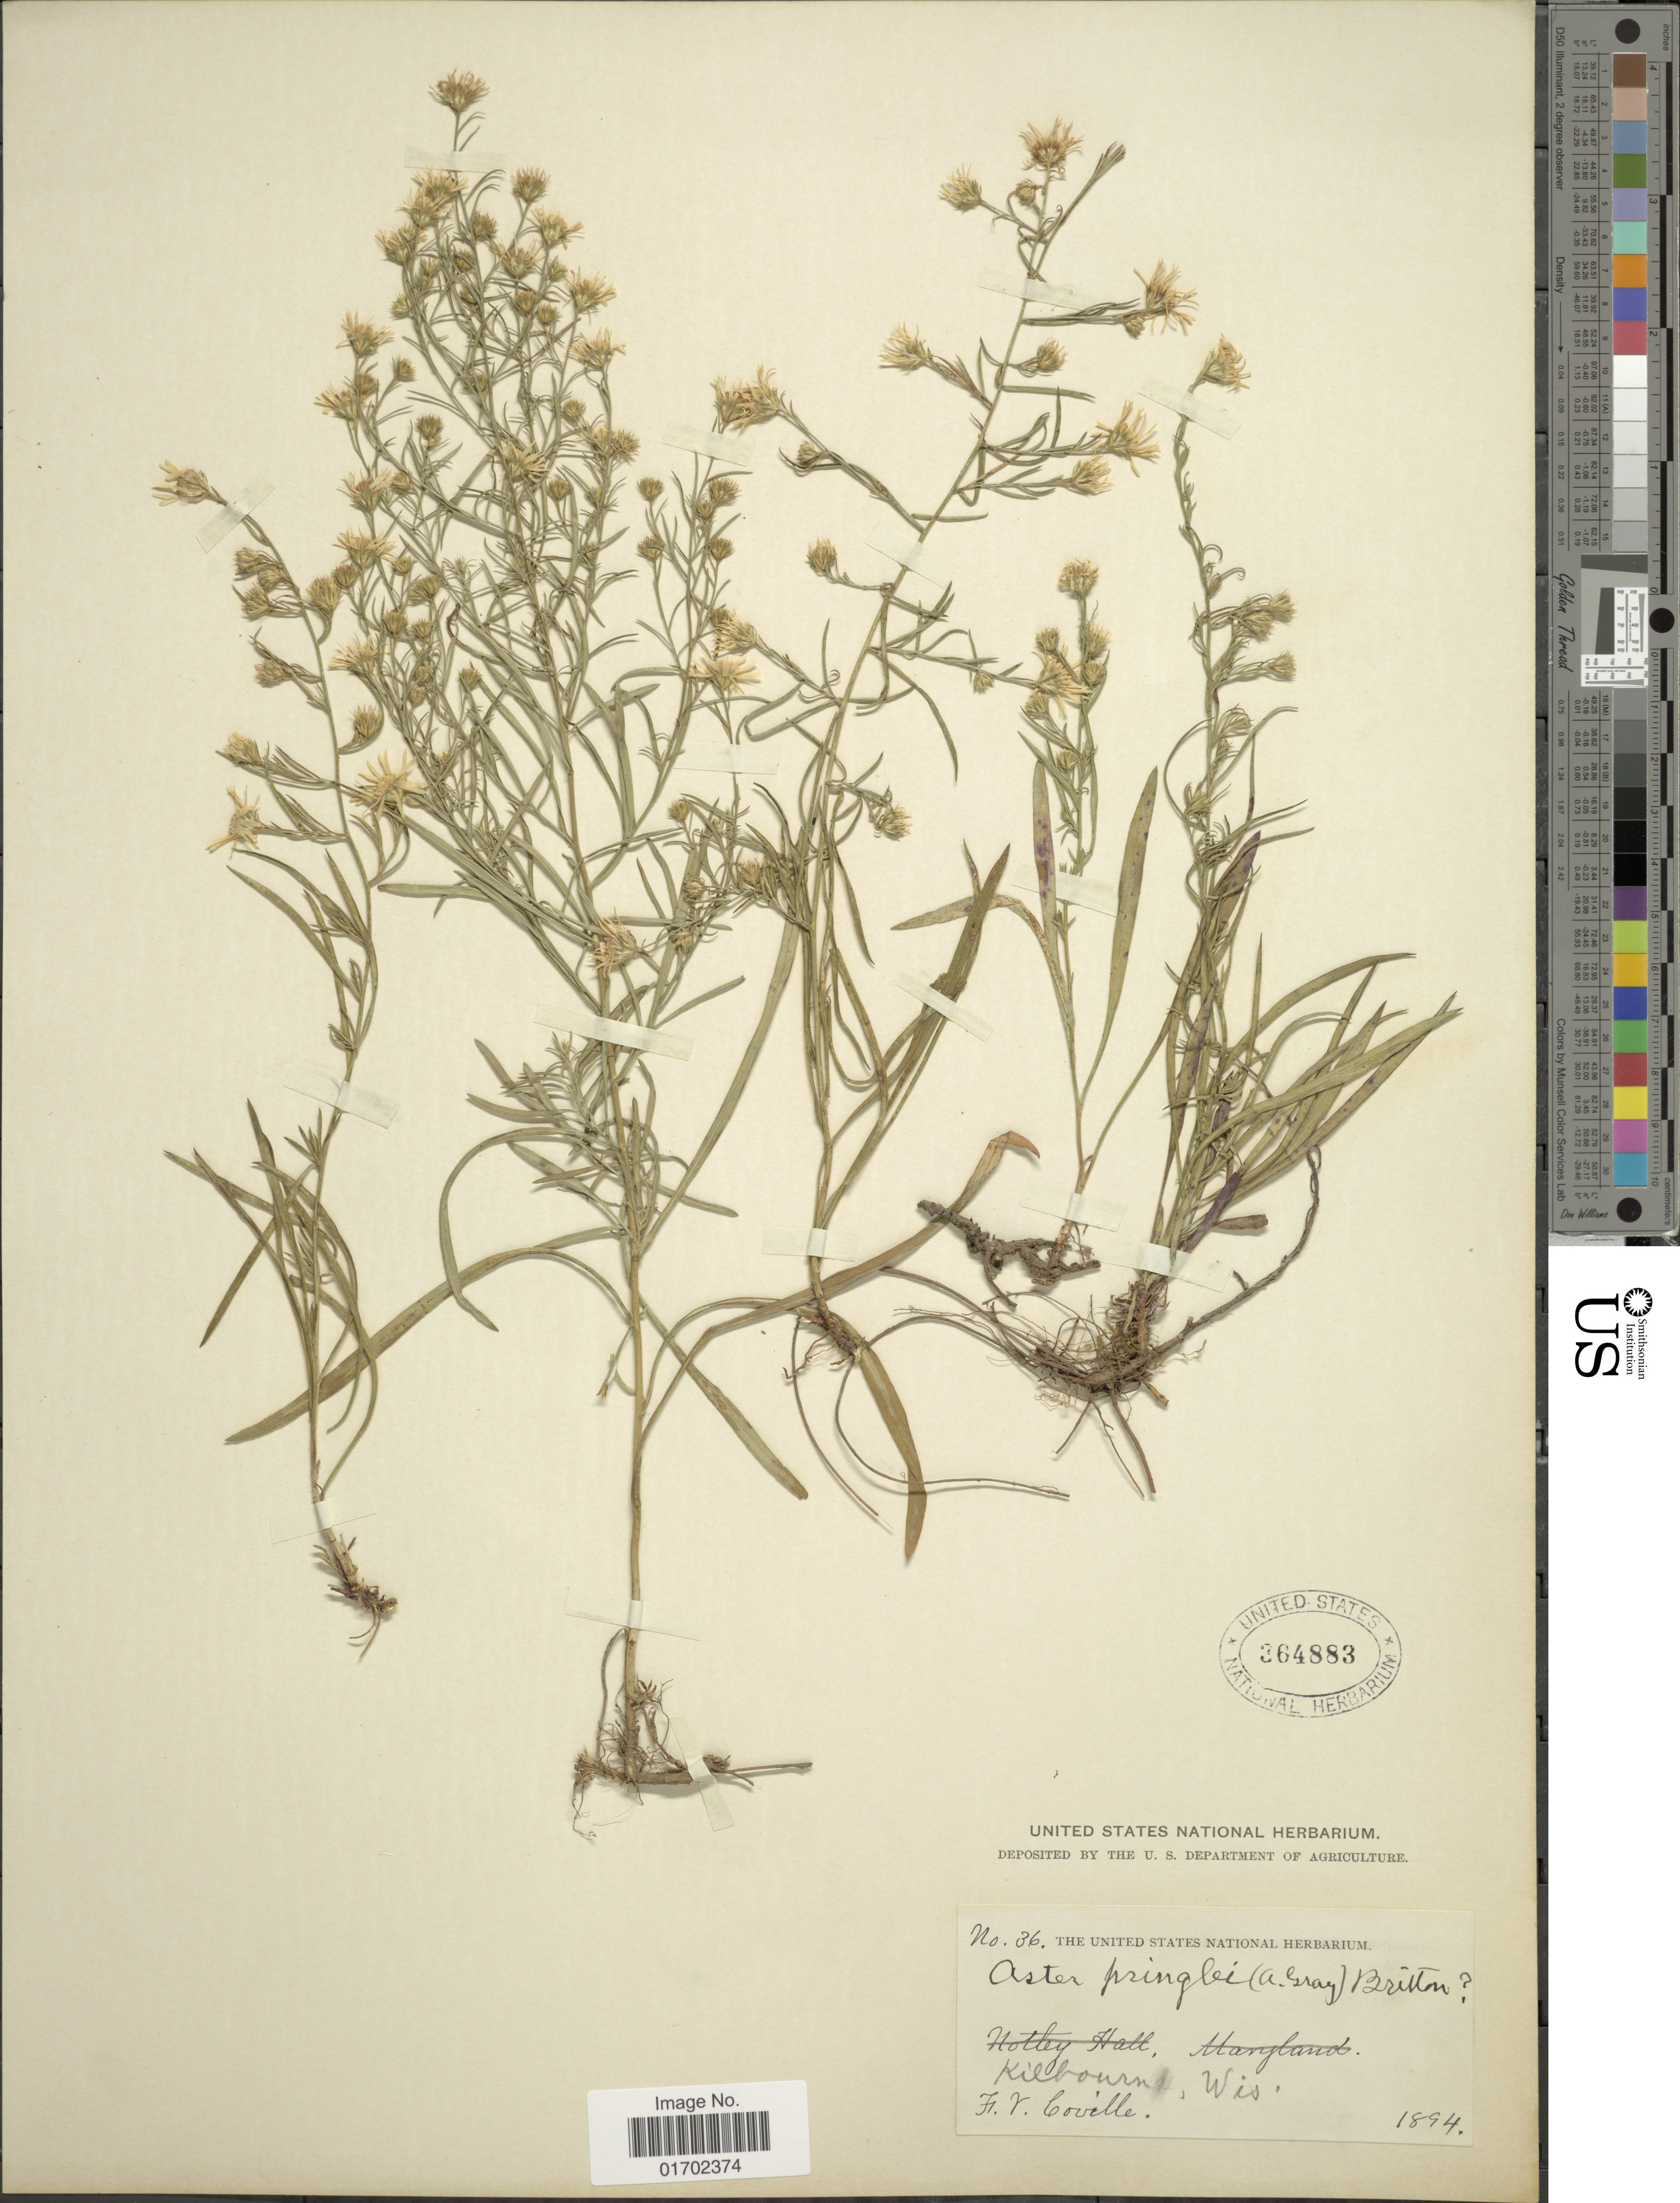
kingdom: Plantae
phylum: Tracheophyta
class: Magnoliopsida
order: Asterales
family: Asteraceae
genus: Symphyotrichum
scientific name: Symphyotrichum pilosum var. pringlei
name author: (A. Gray) G.L. Nesom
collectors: F. V. Coville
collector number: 36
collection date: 1894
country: United States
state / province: Wisconsin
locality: Kilbourn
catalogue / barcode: US 364883